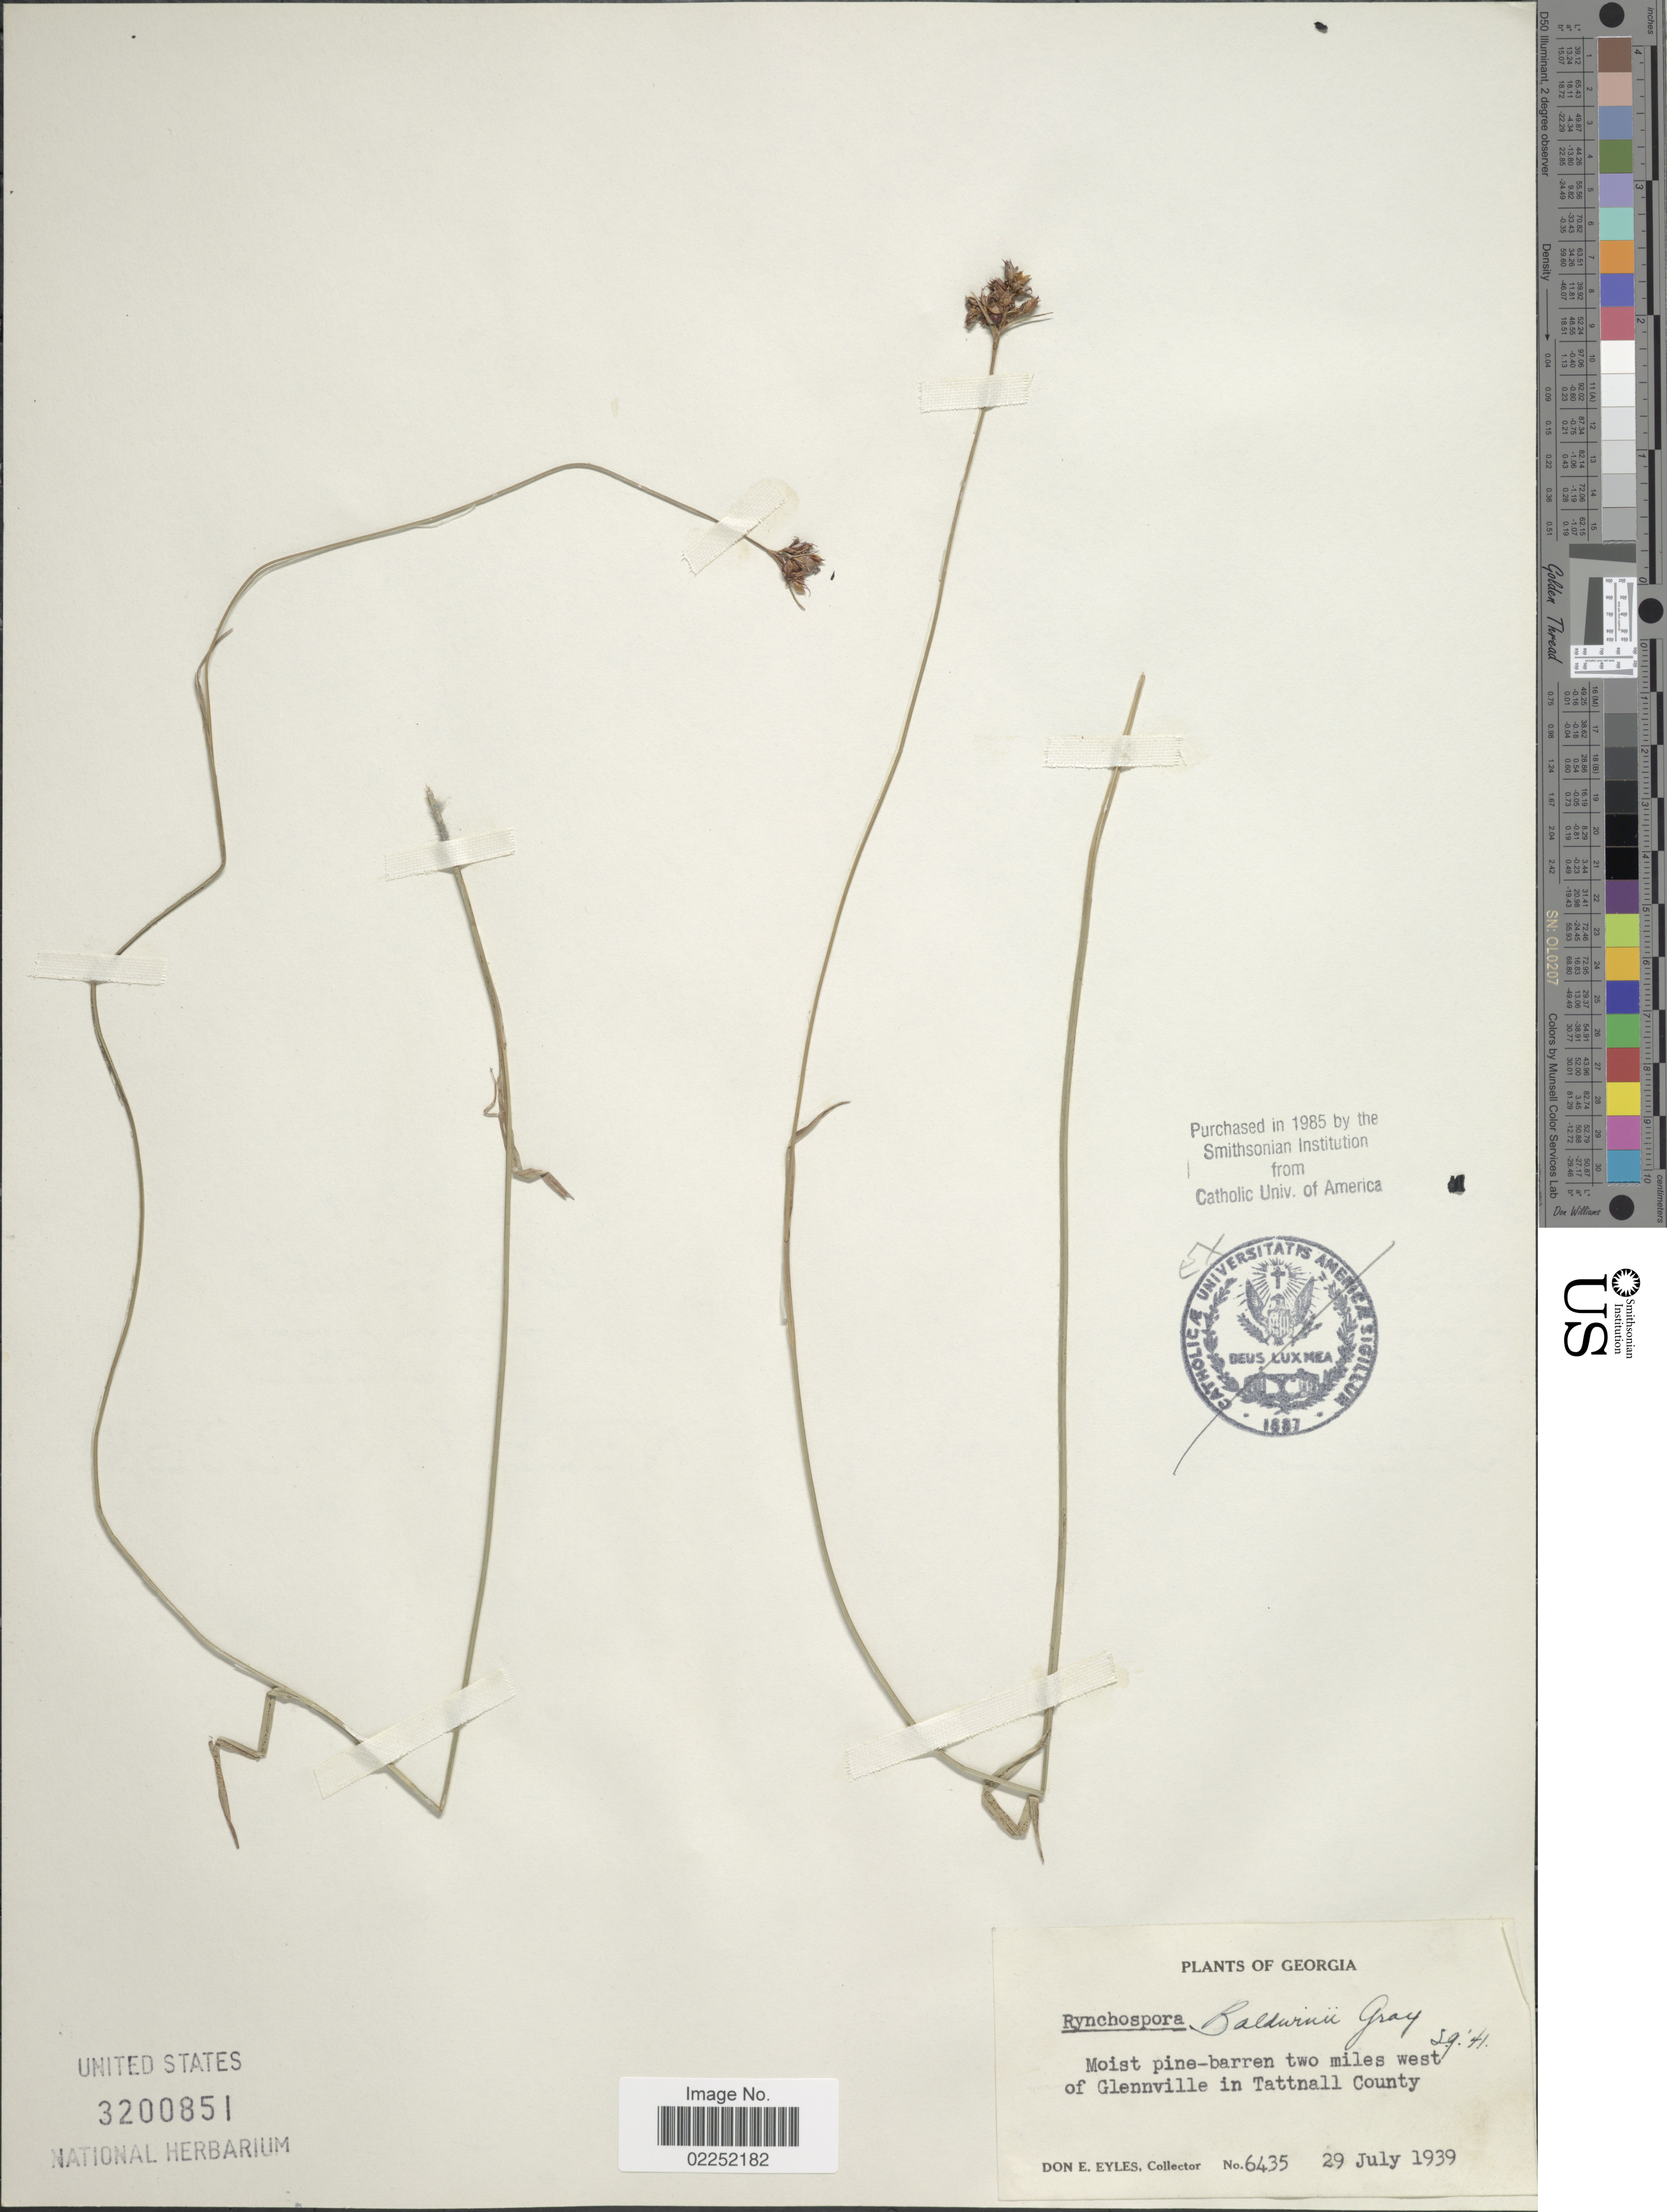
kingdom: Plantae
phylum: Tracheophyta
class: Liliopsida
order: Poales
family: Cyperaceae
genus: Rhynchospora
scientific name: Rhynchospora baldwinii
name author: A. Gray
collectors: D. Eyles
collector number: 6435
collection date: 1939-07-29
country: United States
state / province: Georgia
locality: Moist pine-barren two miles west of Glennville in Tattnall County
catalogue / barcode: US 3200851